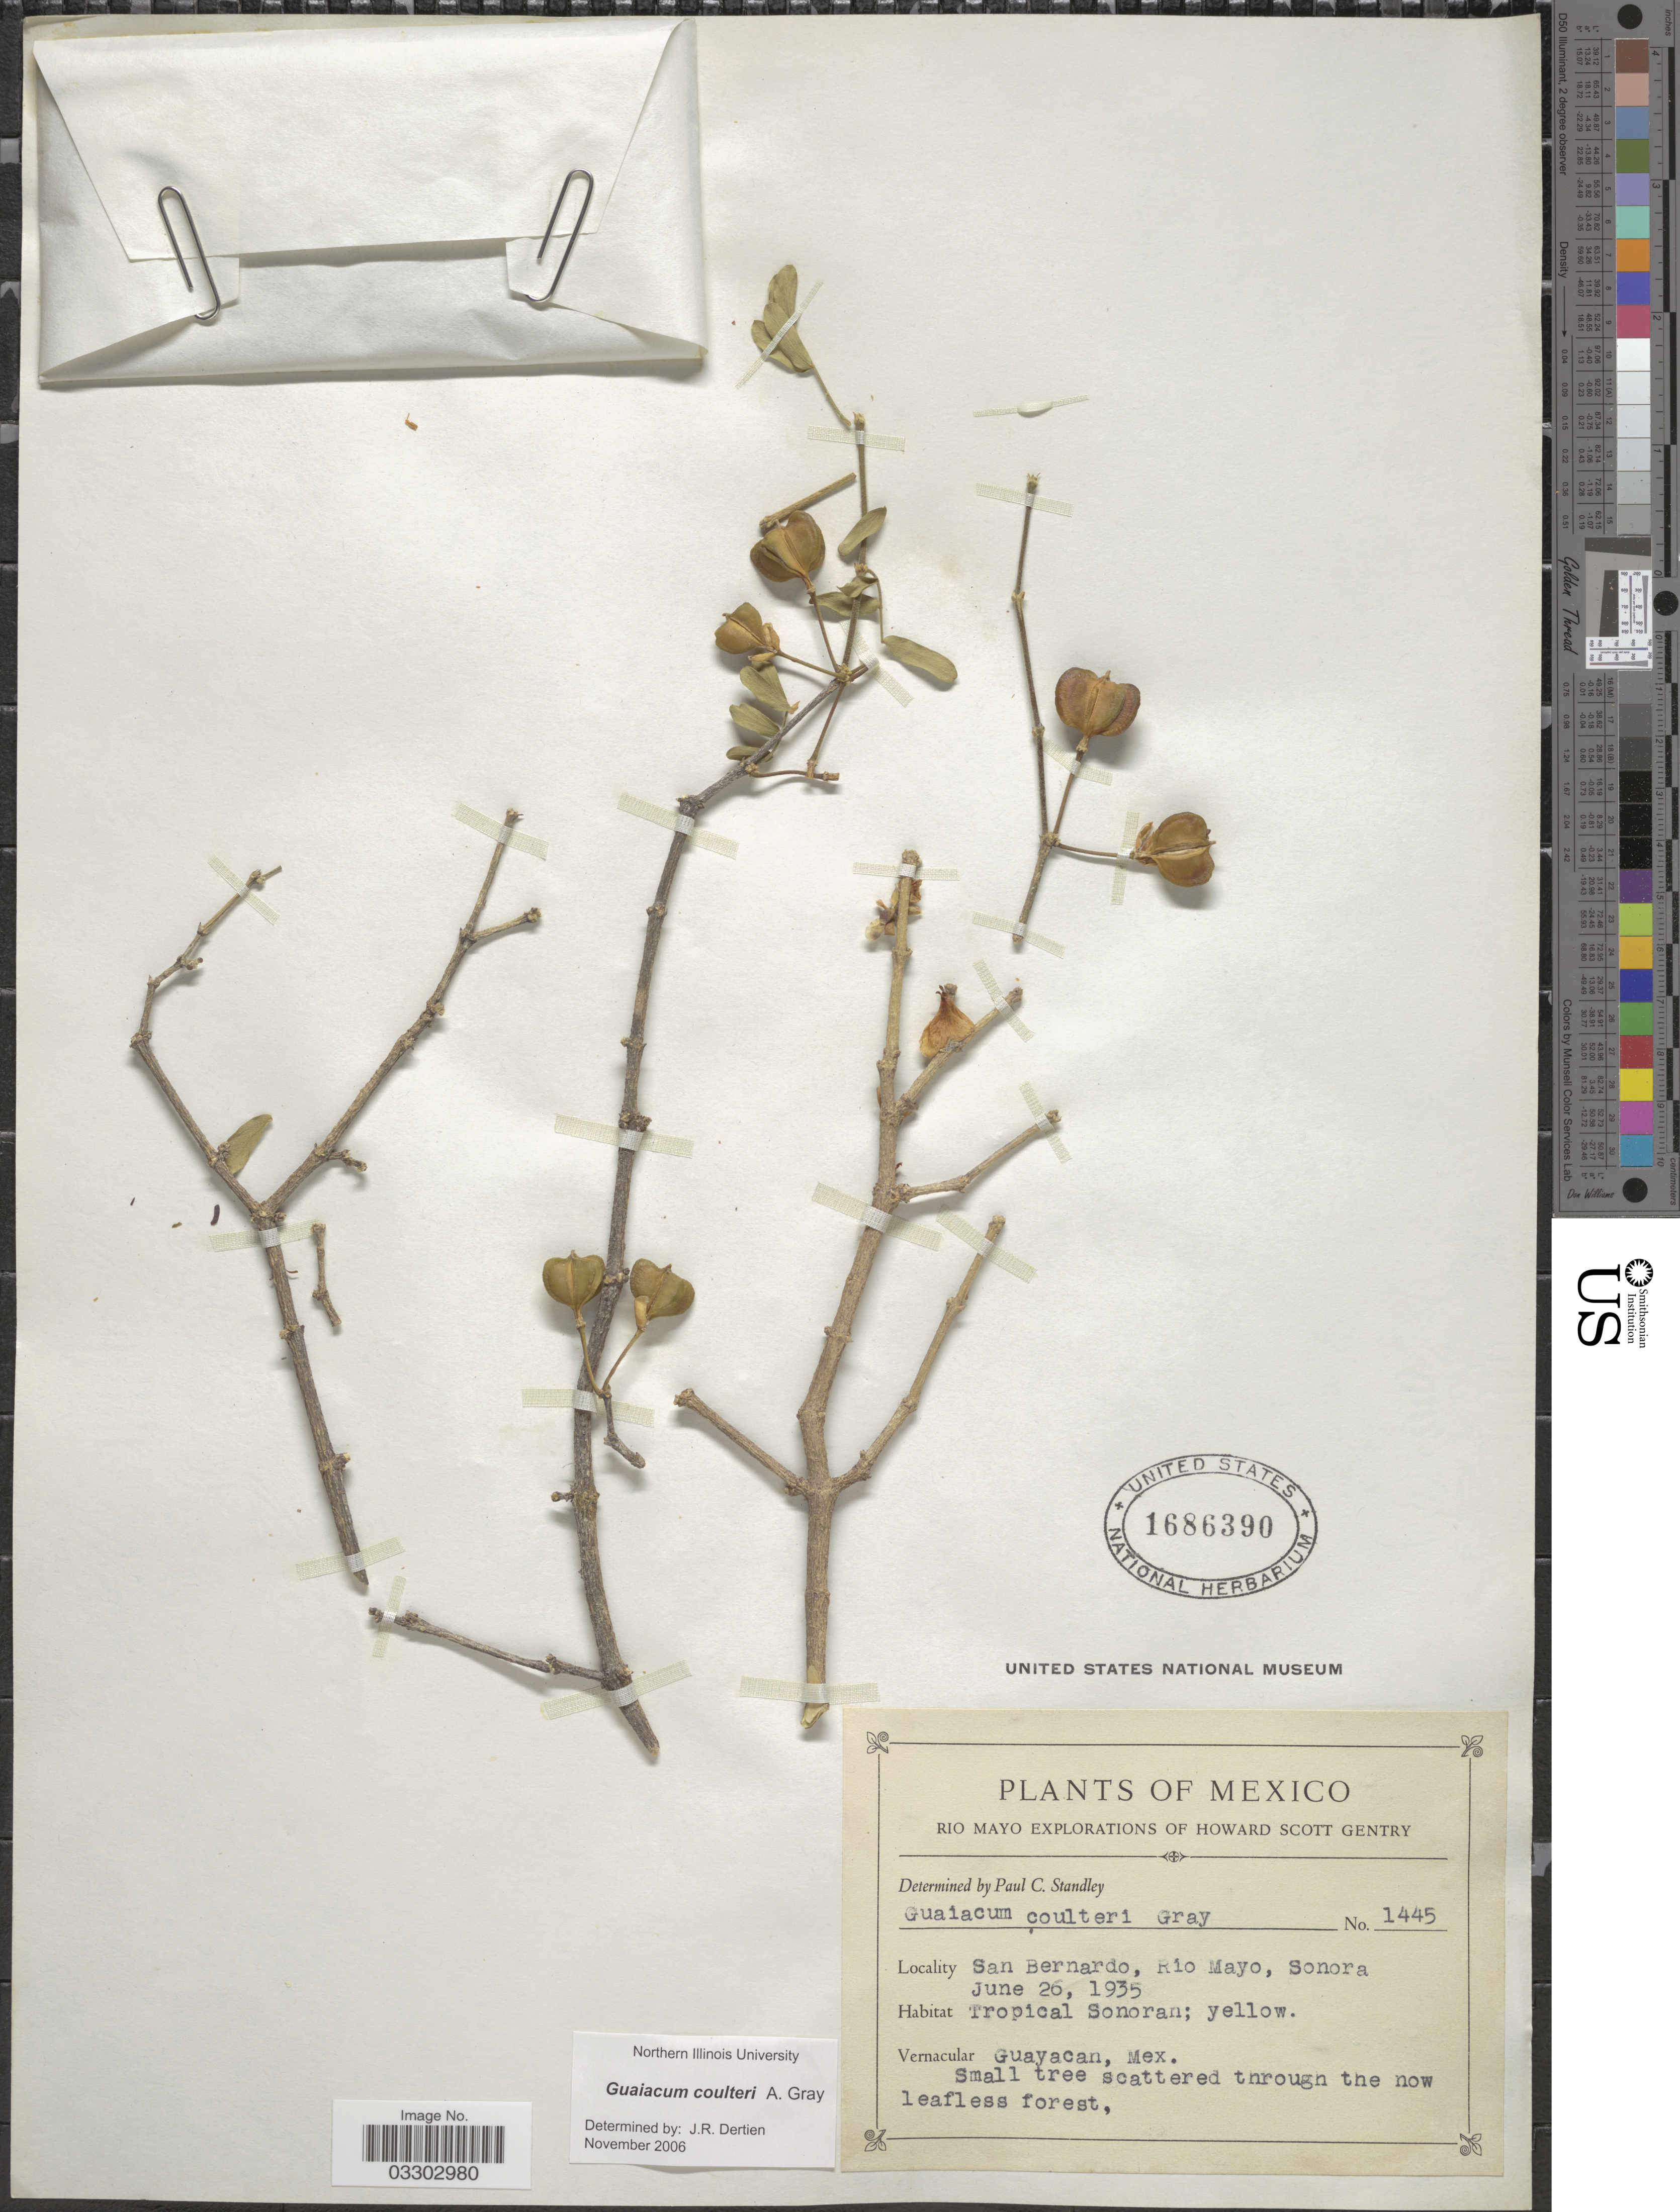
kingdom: Plantae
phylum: Tracheophyta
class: Magnoliopsida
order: Zygophyllales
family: Zygophyllaceae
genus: Guaiacum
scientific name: Guaiacum coulteri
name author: A. Gray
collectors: H. S. Gentry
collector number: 1445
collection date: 1935-06-26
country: Mexico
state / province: Sonora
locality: San Bernardo, Rio Mayo.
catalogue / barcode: US 1686390